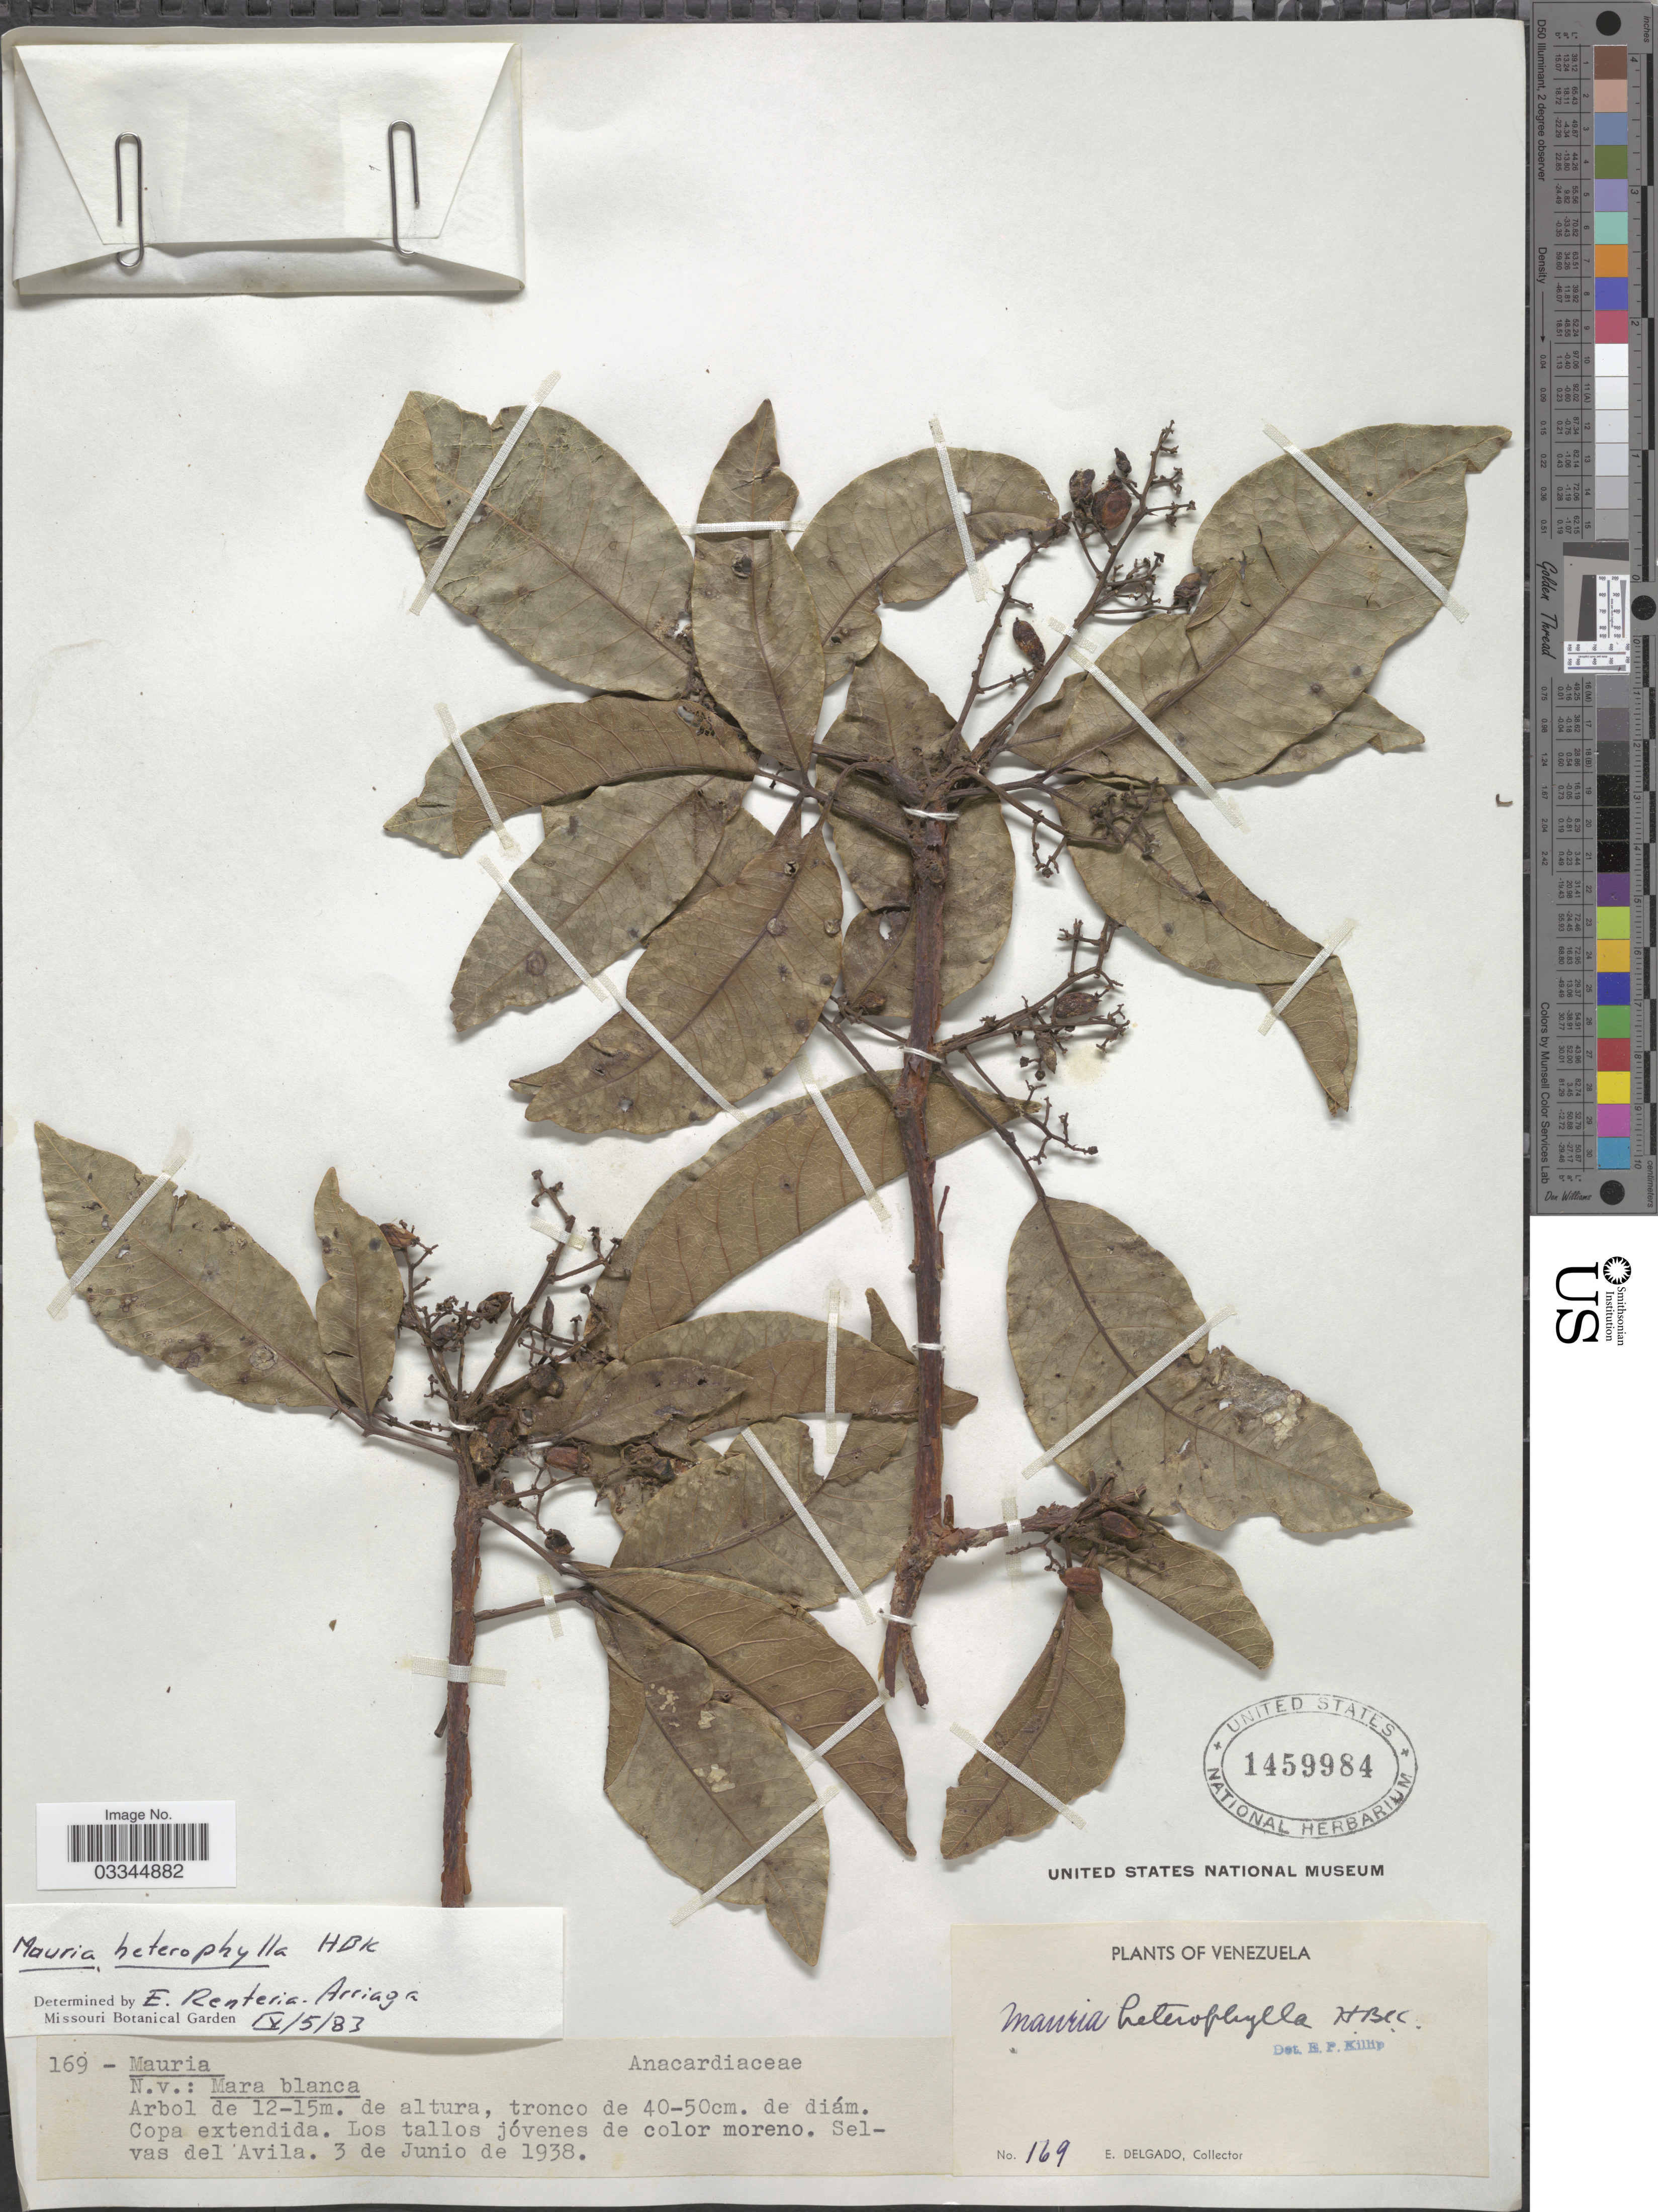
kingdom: Plantae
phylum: Tracheophyta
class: Magnoliopsida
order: Sapindales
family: Anacardiaceae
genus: Mauria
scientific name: Mauria heterophylla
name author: Kunth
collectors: E. Delgado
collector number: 169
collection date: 1938-06-03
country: Venezuela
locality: Selvas del Avila.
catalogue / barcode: US 1459984